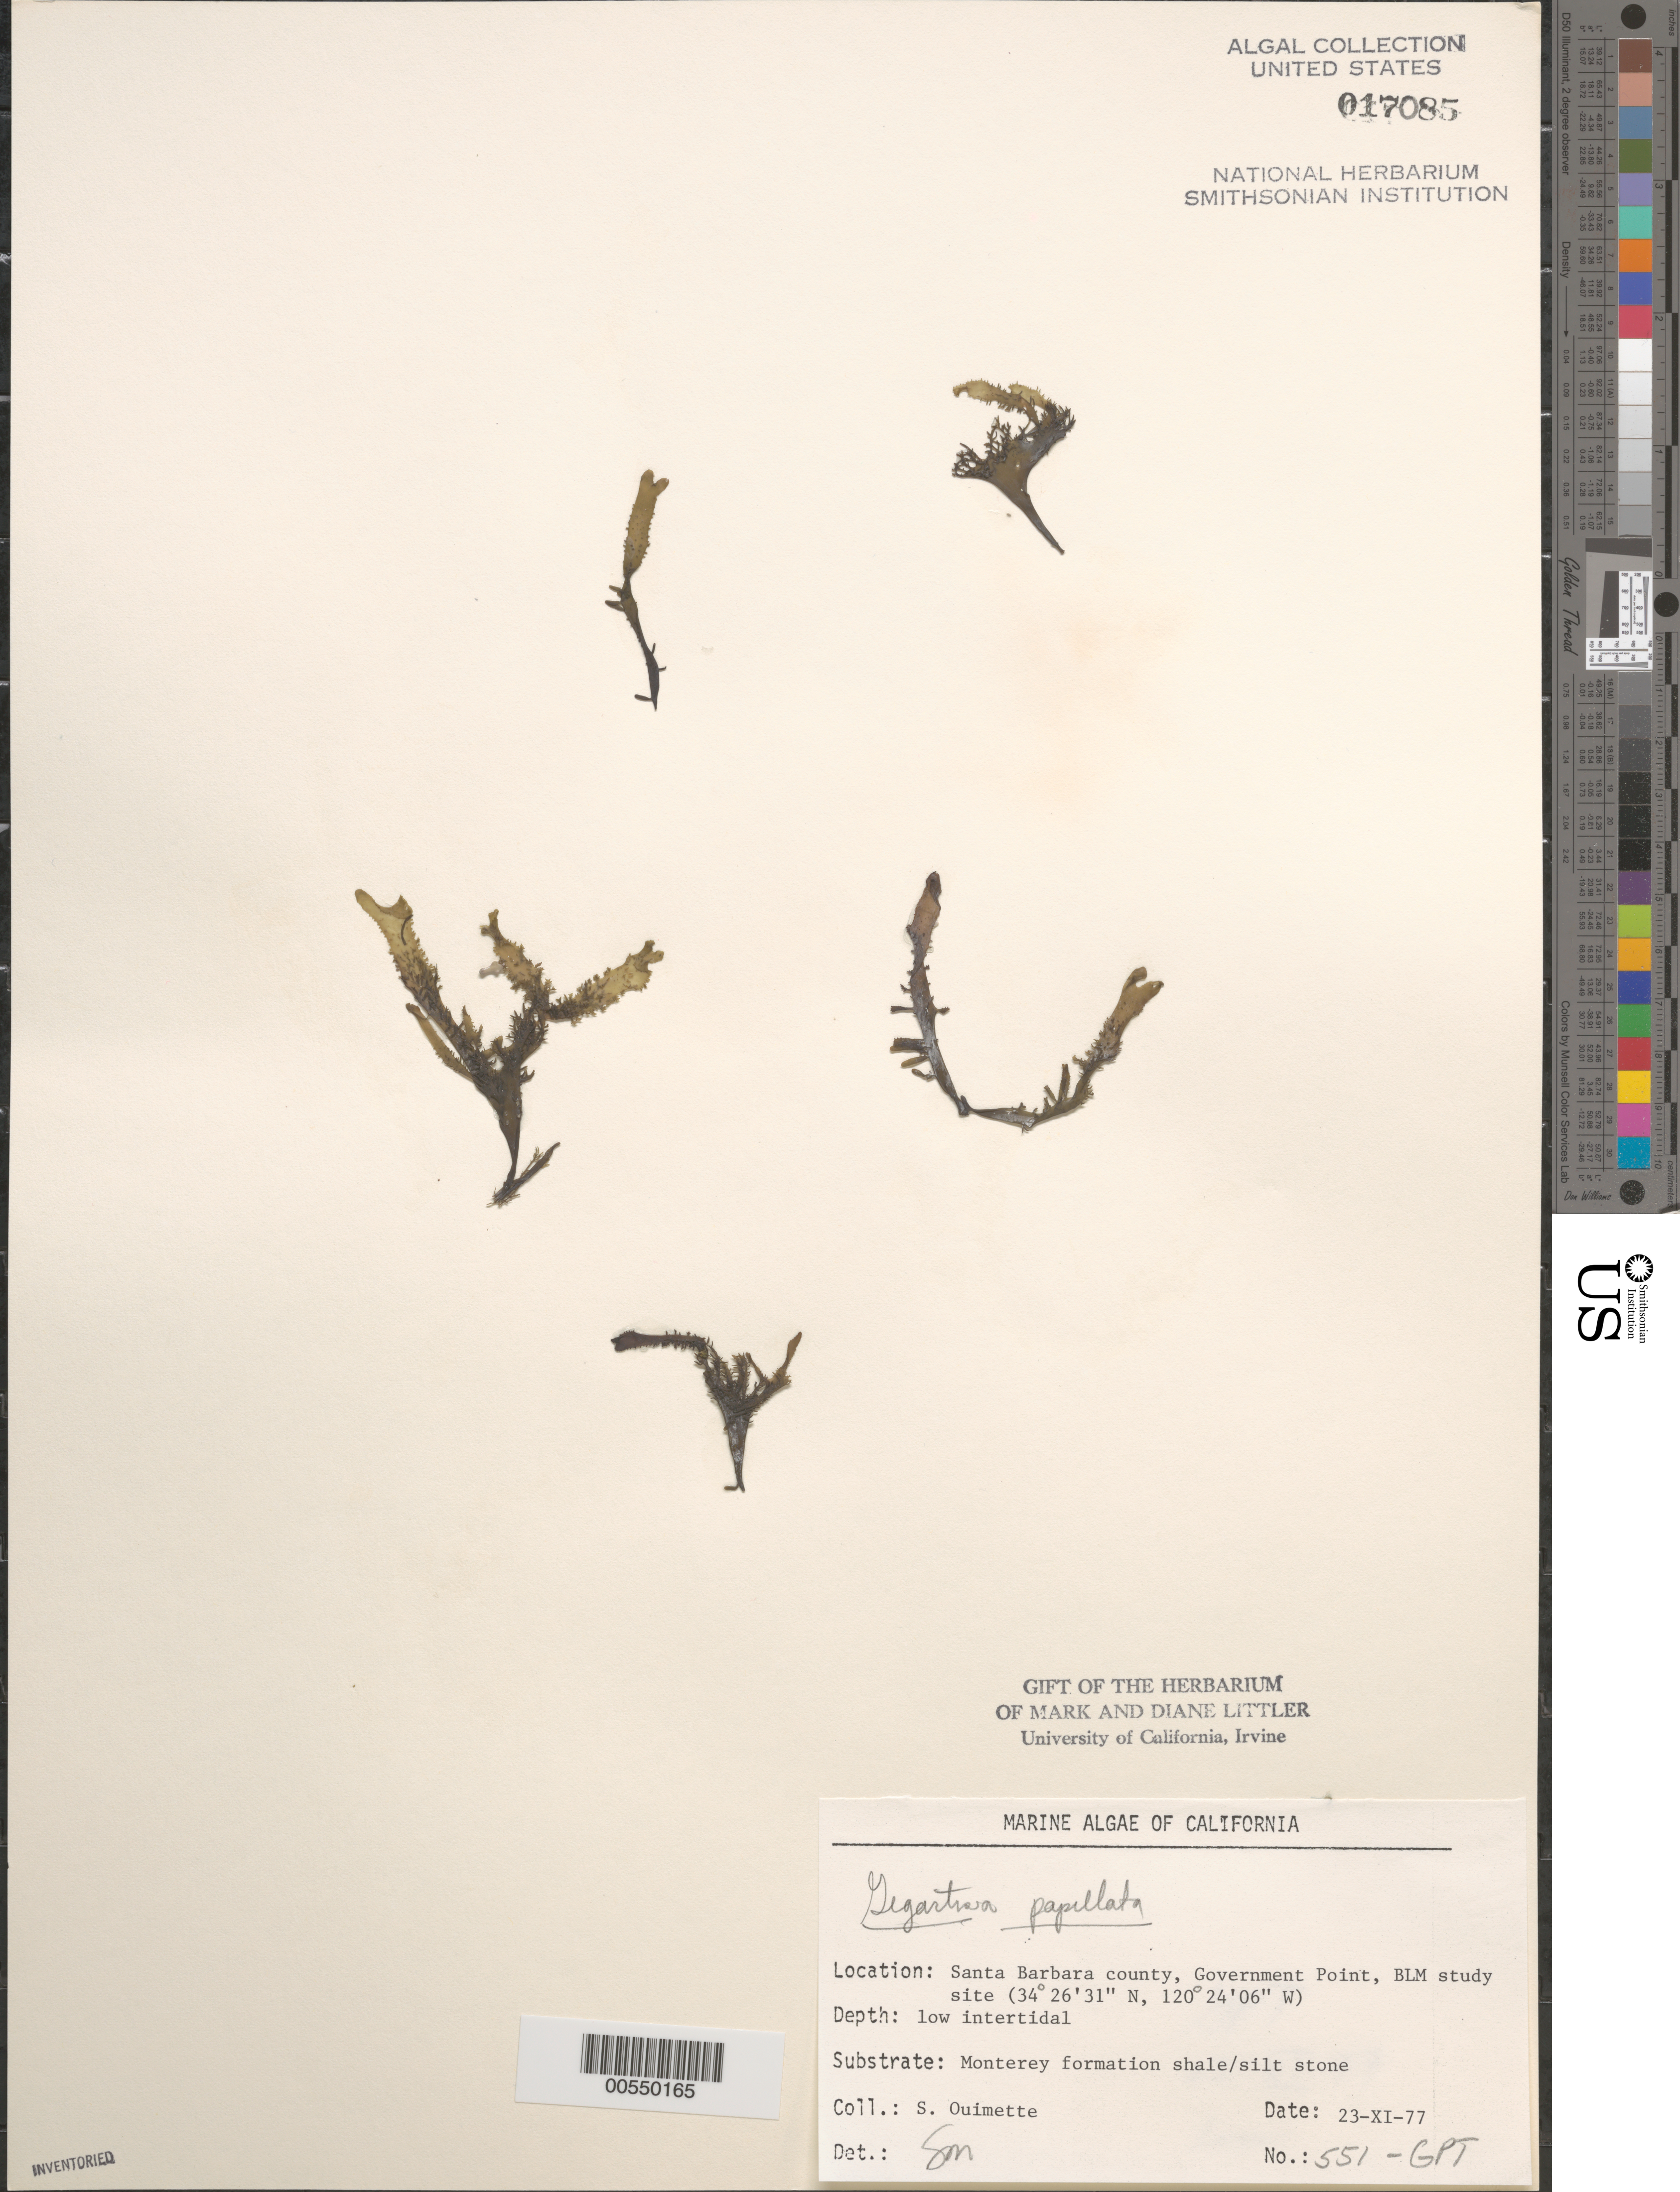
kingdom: Plantae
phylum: Rhodophyta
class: Florideophyceae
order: Gigartinales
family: Phyllophoraceae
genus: Mastocarpus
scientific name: Mastocarpus papillatus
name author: (C. Agardh) Kütz.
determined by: Algae name updating Project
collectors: S. Ouimette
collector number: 551-gpt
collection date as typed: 23 Nov 1977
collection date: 1977-11-23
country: United States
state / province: California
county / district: Santa Barbara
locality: Government Point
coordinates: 34 26'31"N, 120 24'06"W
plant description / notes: BLM-SOCALBIGHT Rocky Intertidal Survey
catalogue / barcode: US 17085